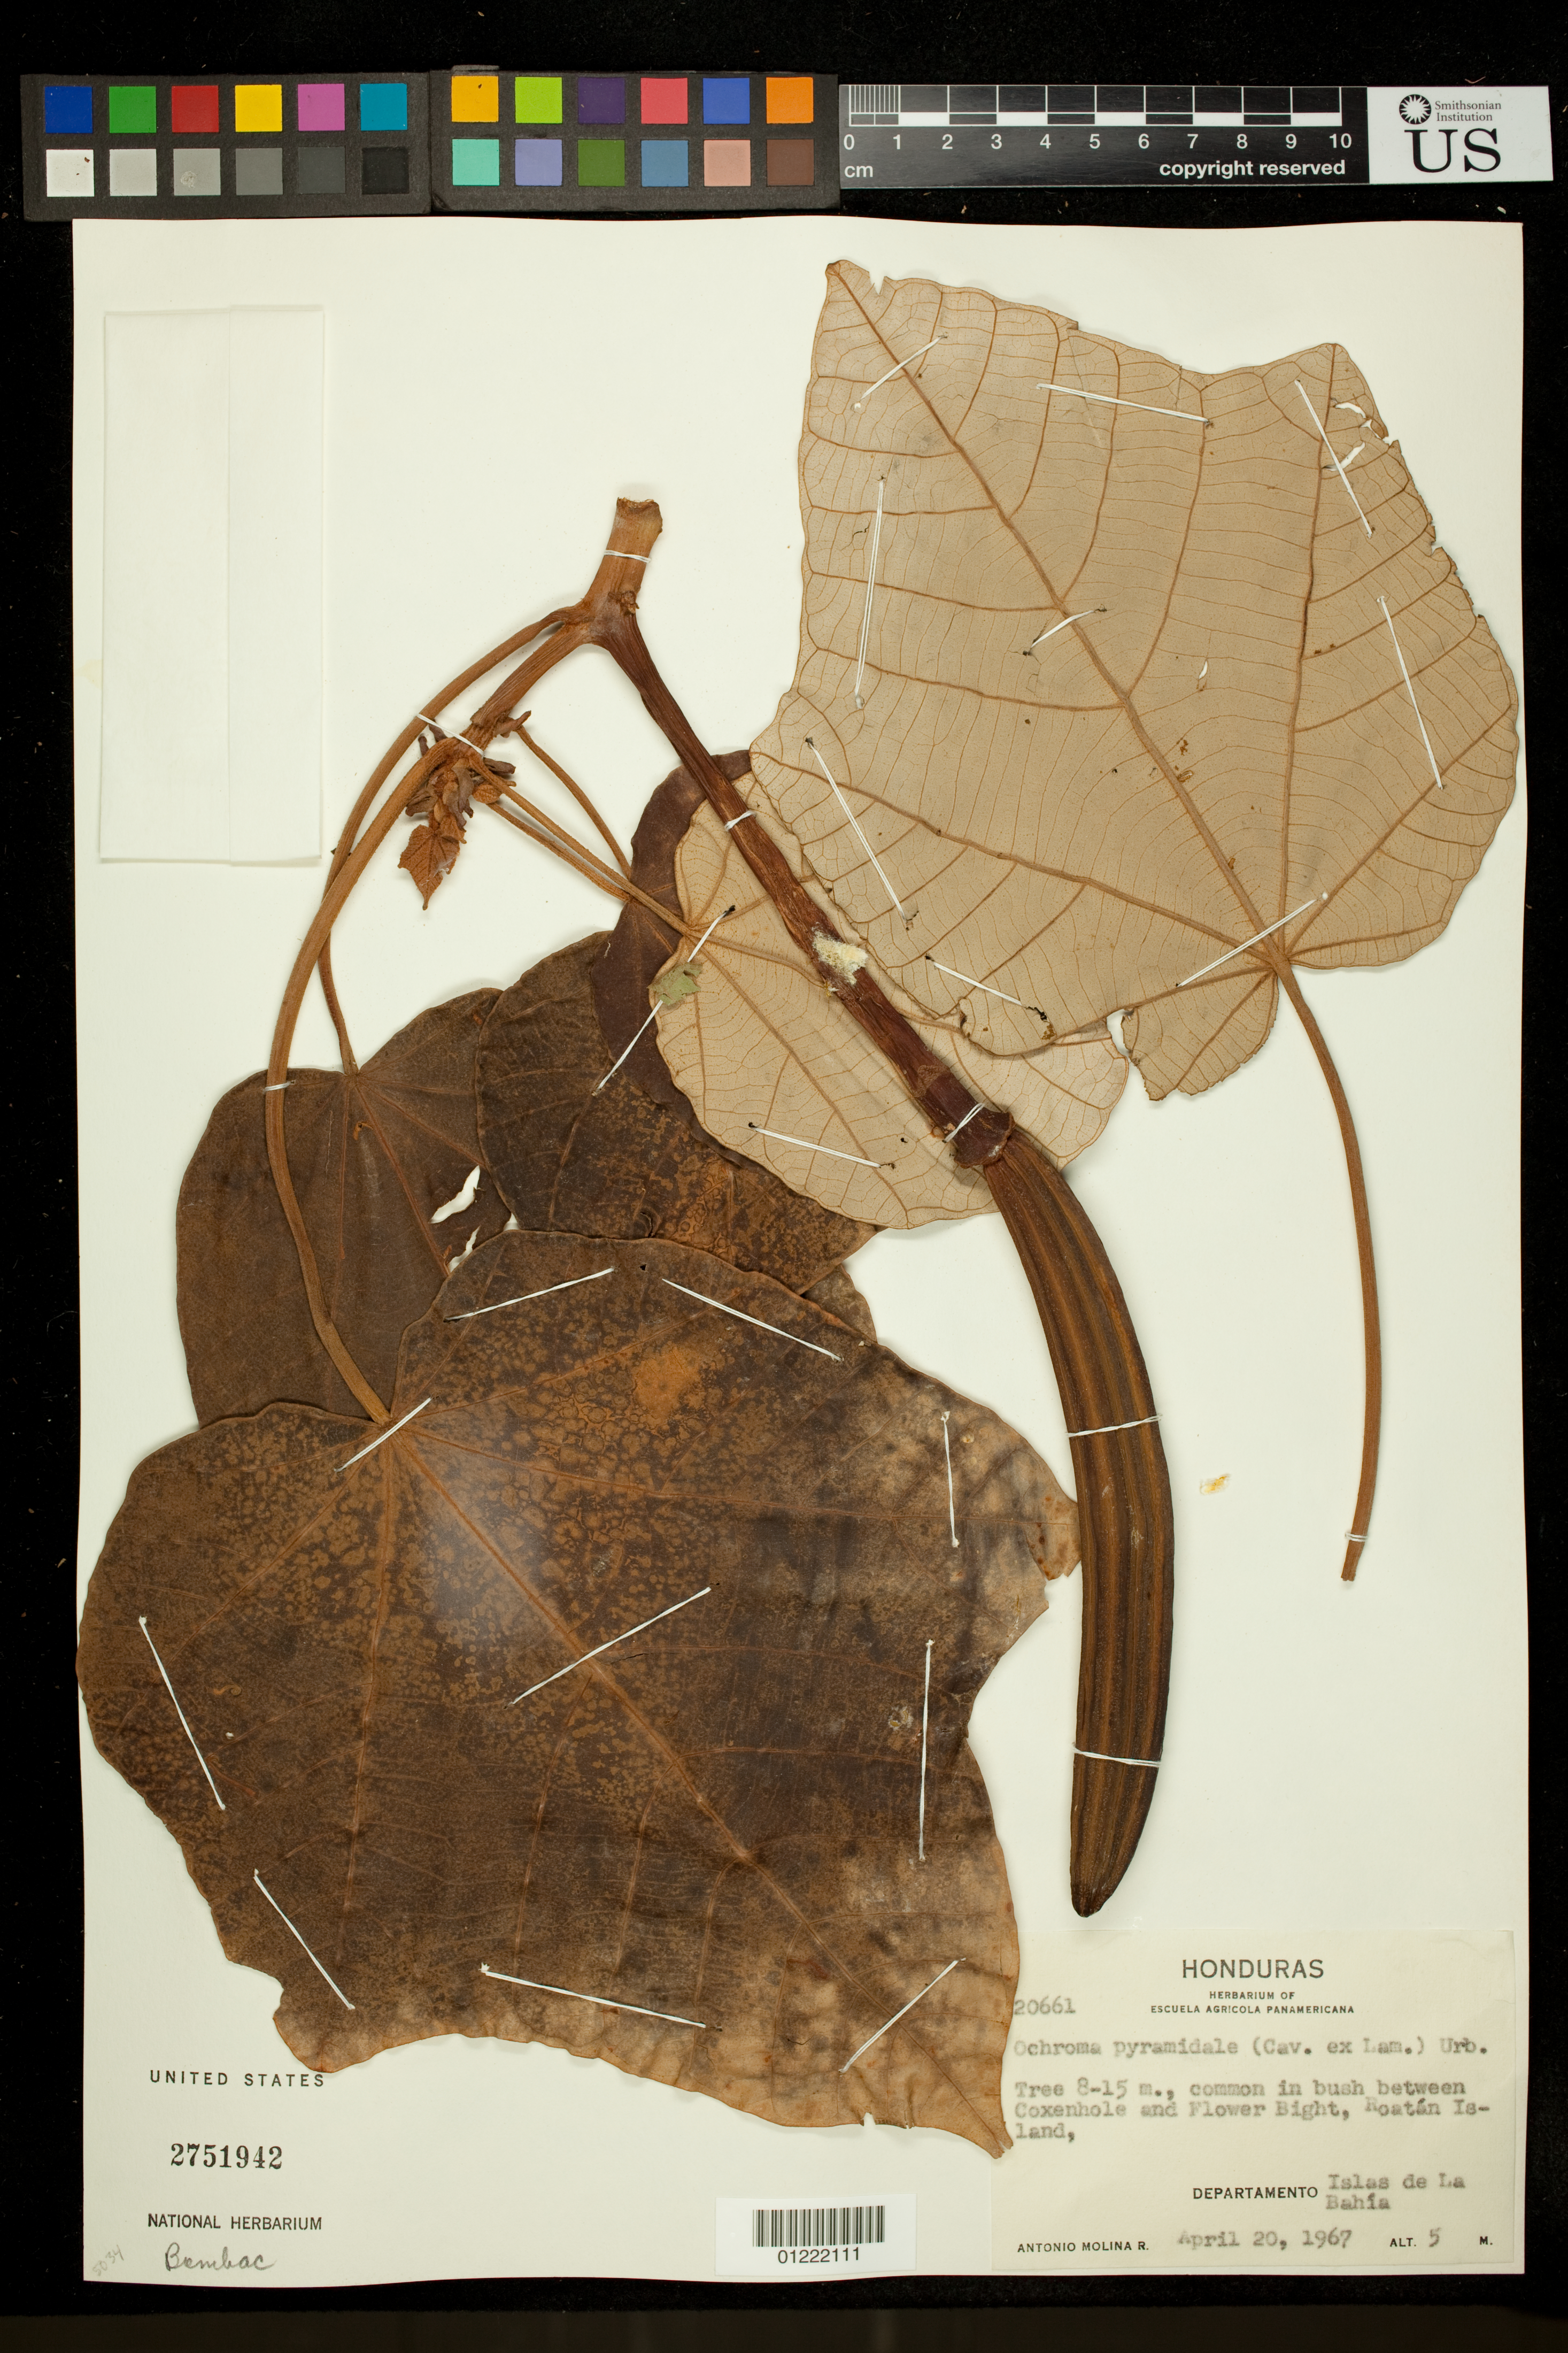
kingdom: Plantae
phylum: Tracheophyta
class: Magnoliopsida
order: Malvales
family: Malvaceae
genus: Ochroma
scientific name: Ochroma pyramidale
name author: (Cav. ex Lam.) Urb.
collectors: A. Molina R.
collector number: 20661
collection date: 1967-04-20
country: Honduras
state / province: Islas de la Bahía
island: Roatan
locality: Between Coxenhole and Flower Bight.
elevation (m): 5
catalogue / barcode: US 2751942